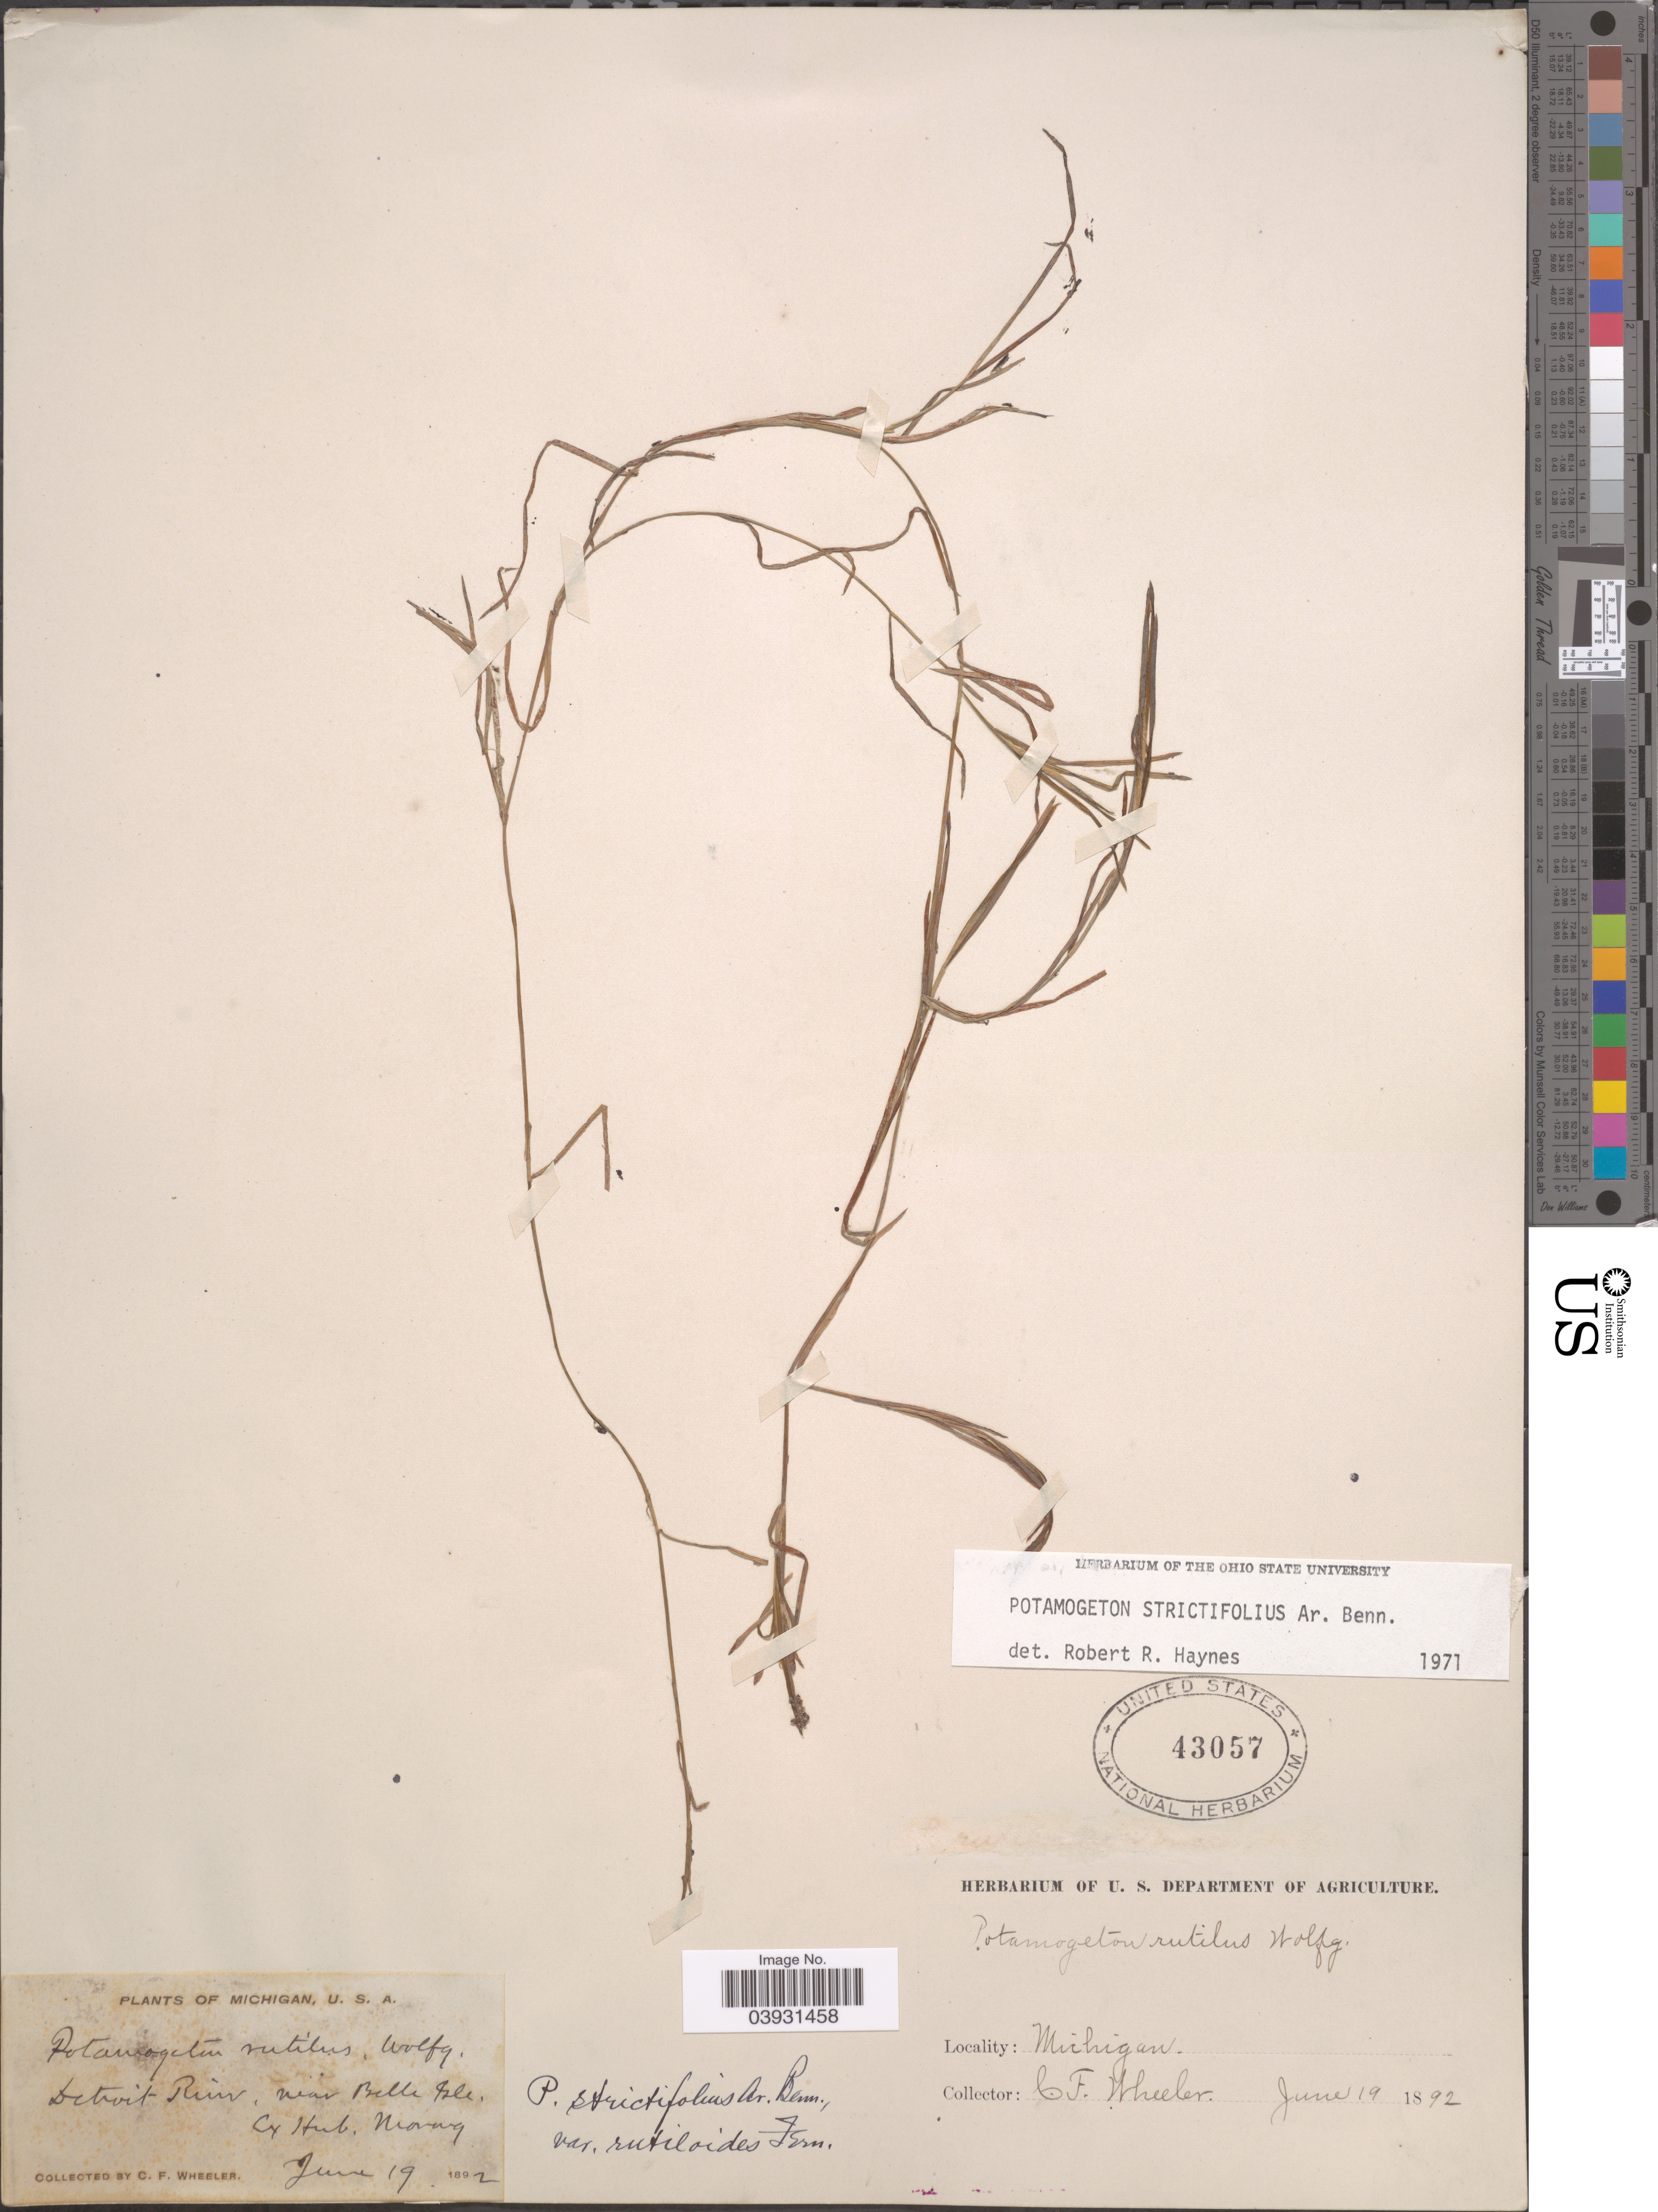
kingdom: Plantae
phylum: Tracheophyta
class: Liliopsida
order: Alismatales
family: Potamogetonaceae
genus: Potamogeton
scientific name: Potamogeton strictifolius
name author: A. Benn.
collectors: C. Wheeler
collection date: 1892-06-19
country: United States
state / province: Michigan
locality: Detroit River, near Belle Isle.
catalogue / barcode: US 43057